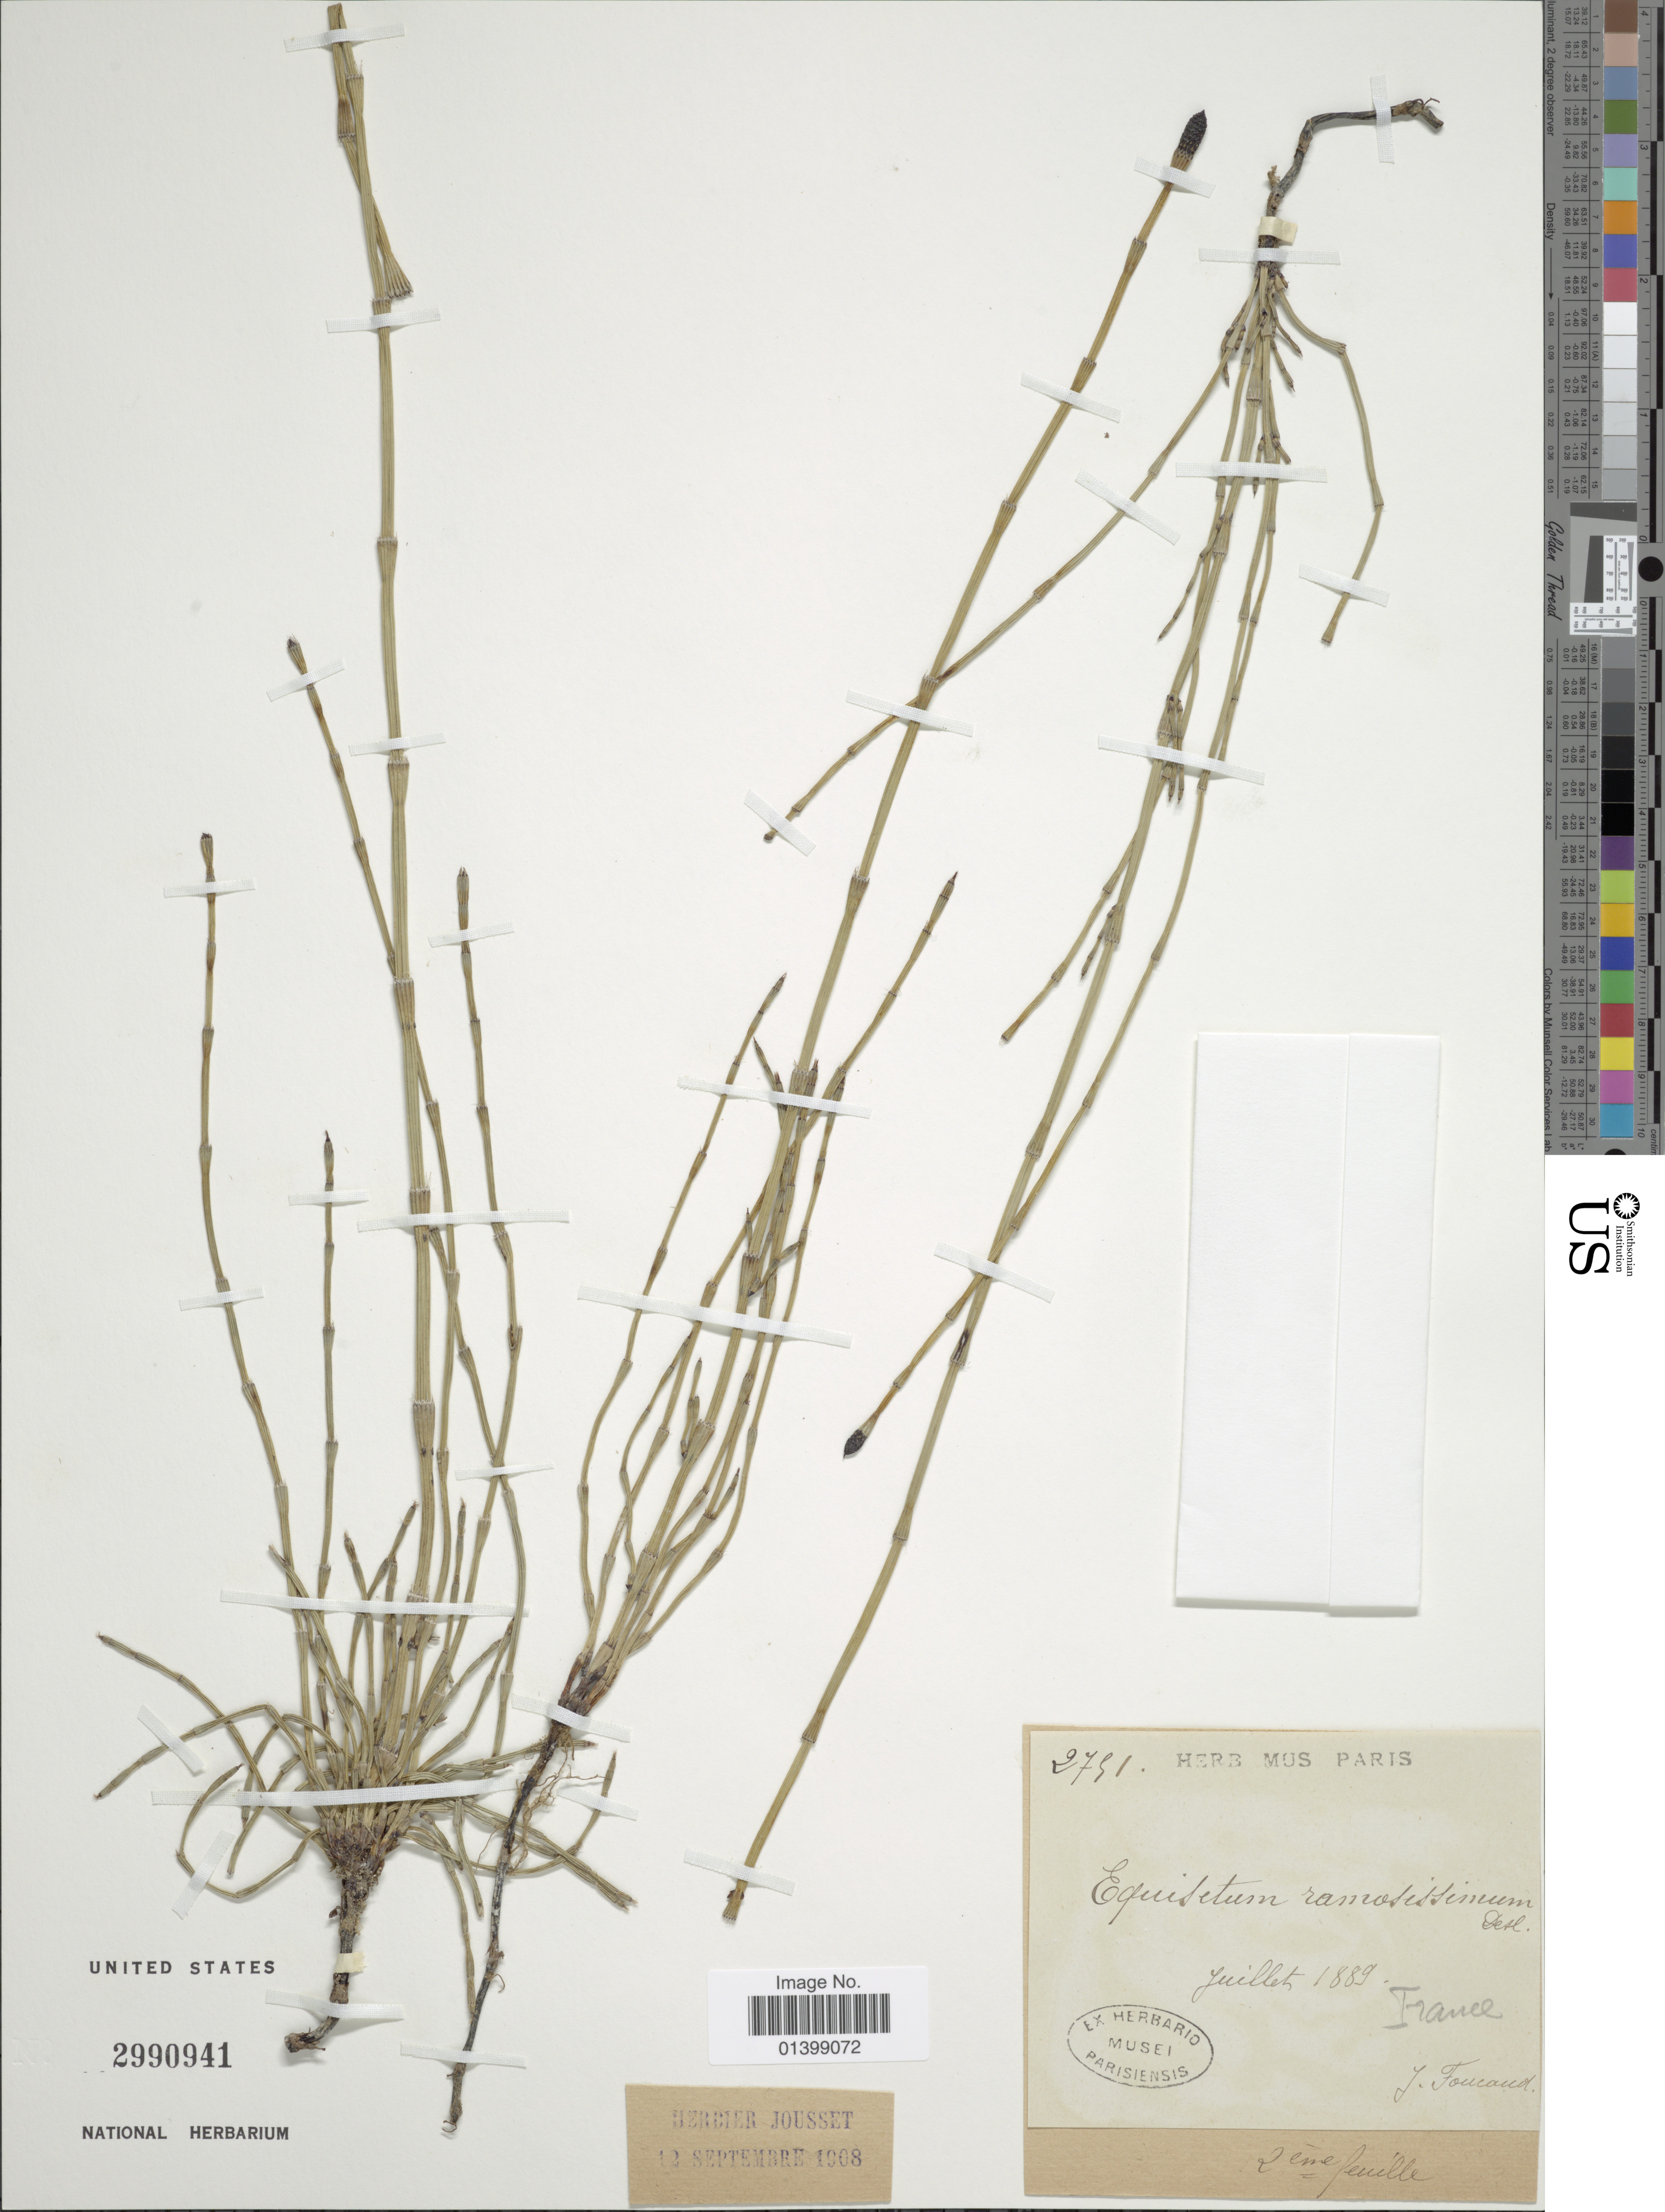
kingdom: Plantae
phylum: Tracheophyta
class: Polypodiopsida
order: Equisetales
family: Equisetaceae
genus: Equisetum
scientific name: Equisetum ramosissimum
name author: Desf.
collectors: J. Foucaud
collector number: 2791 *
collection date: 1889-07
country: France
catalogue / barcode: US 2990941